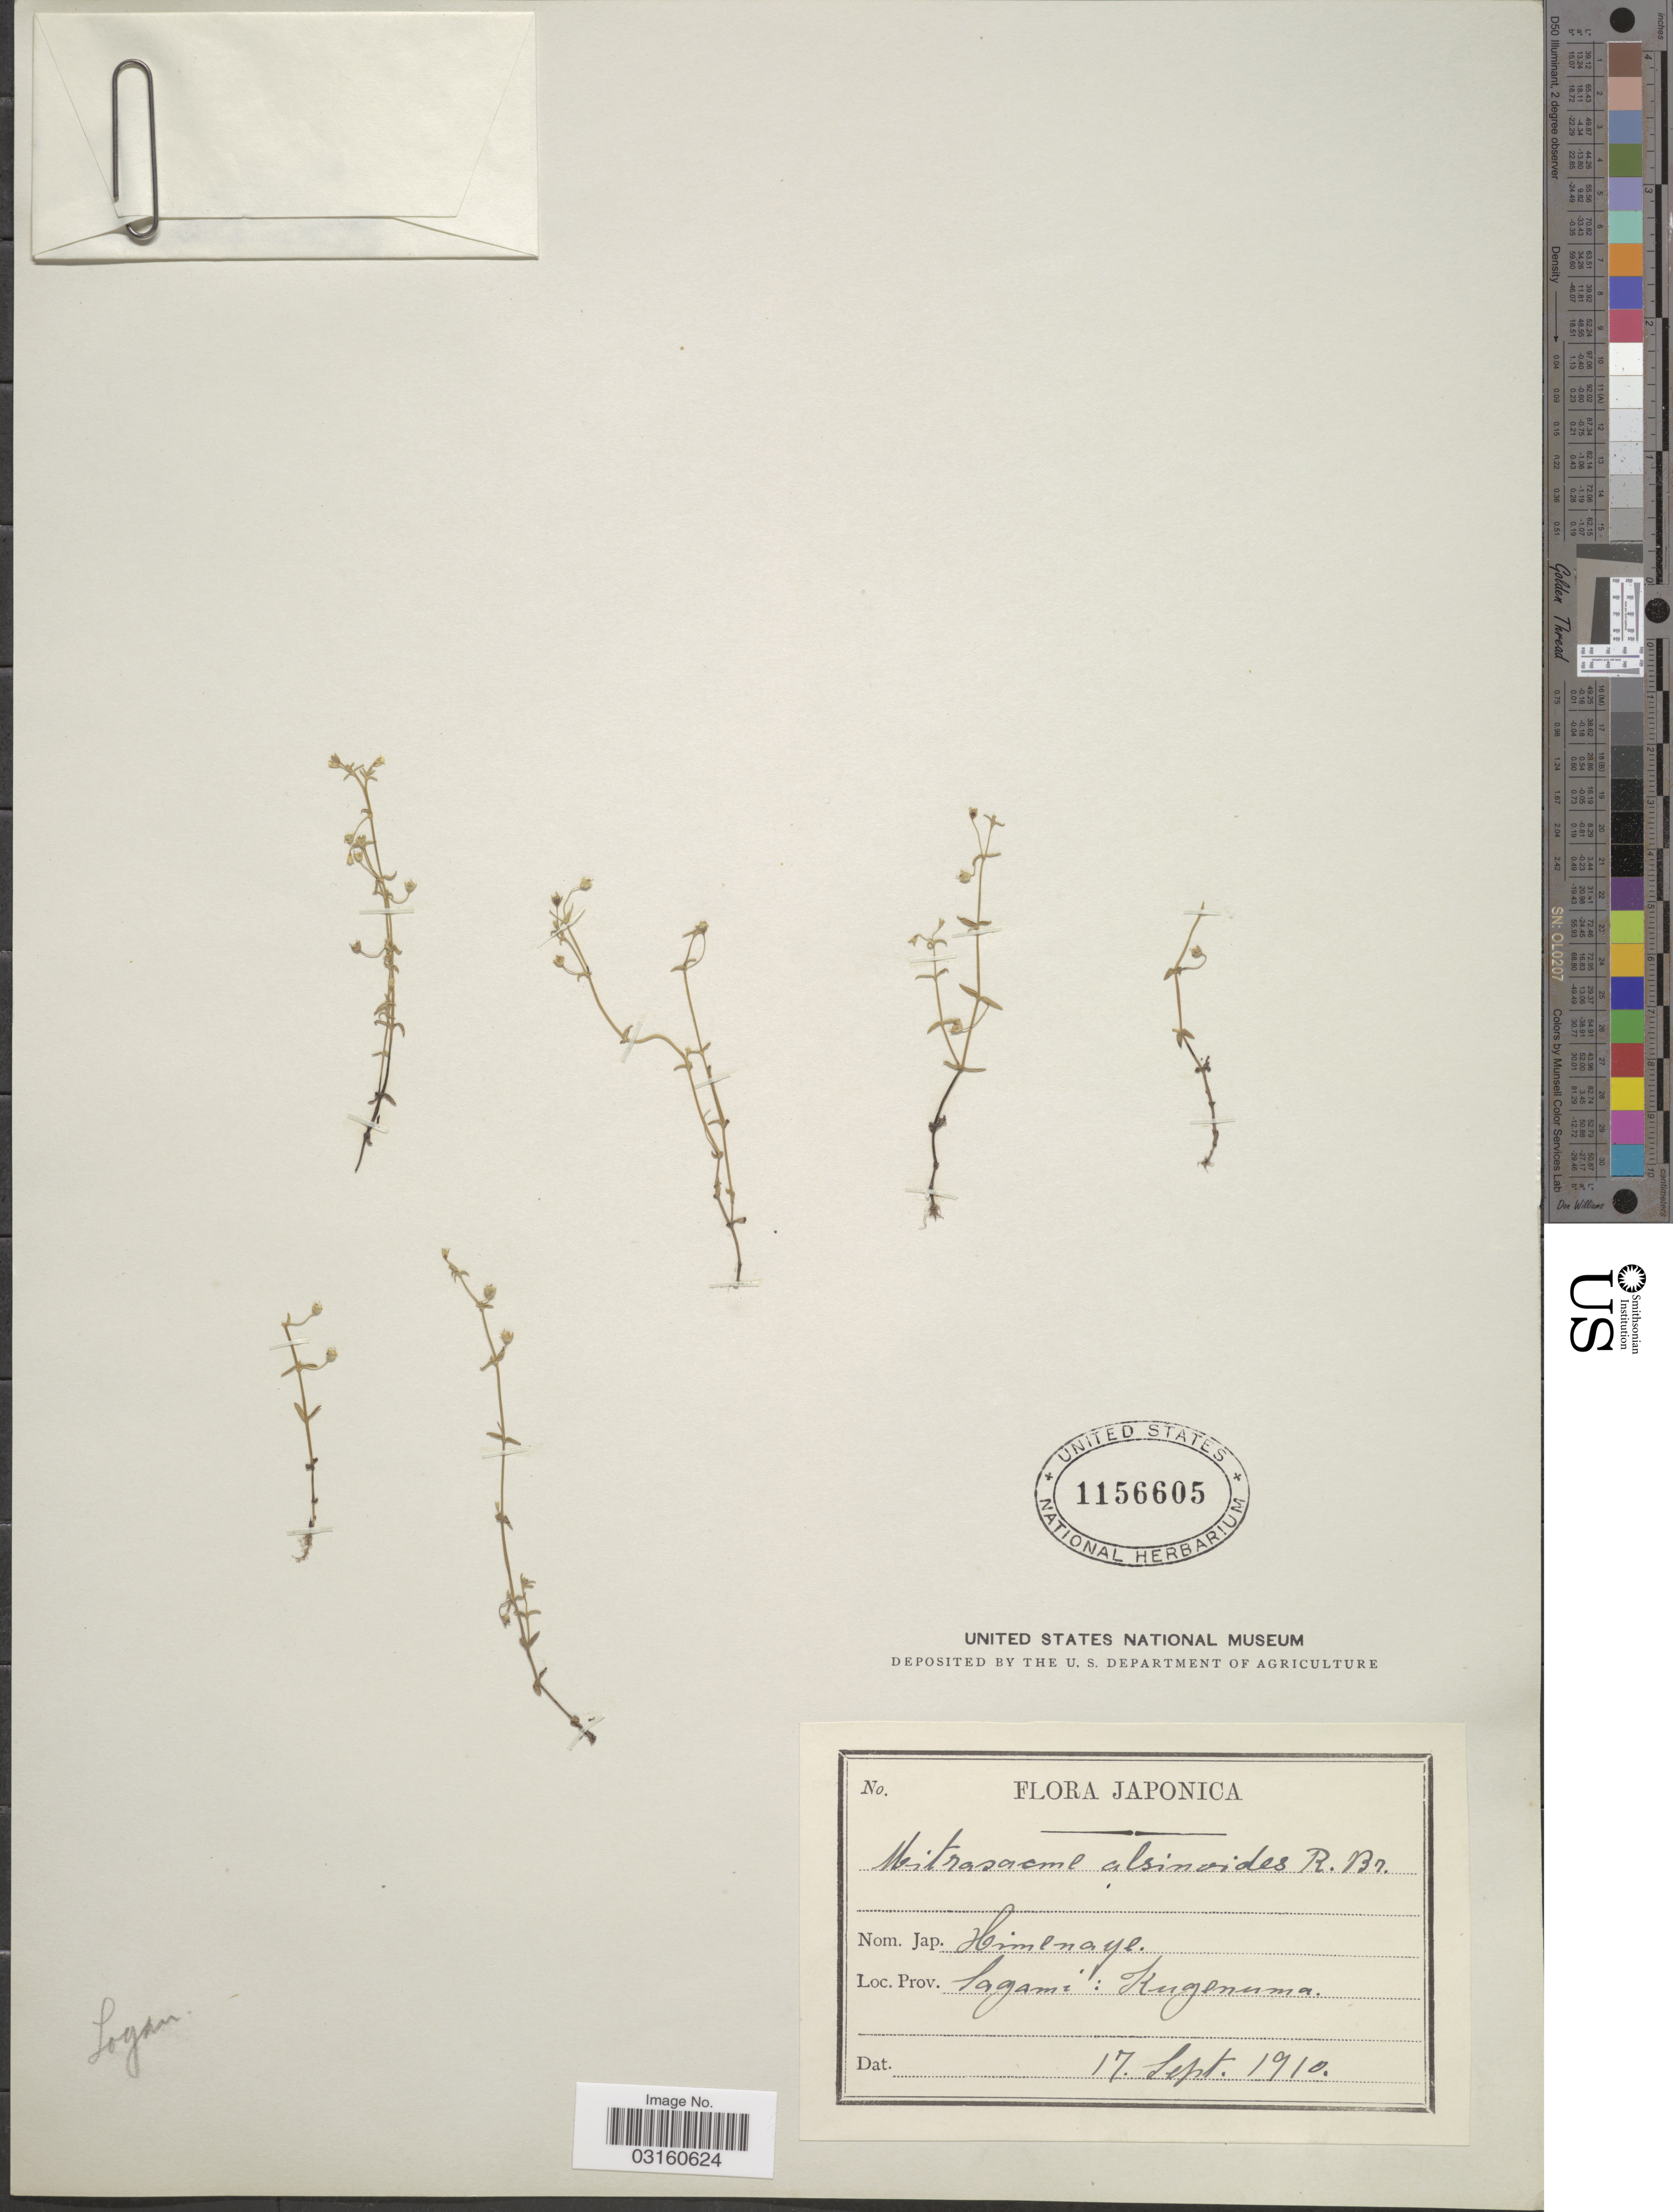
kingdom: Plantae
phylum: Tracheophyta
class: Magnoliopsida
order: Gentianales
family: Loganiaceae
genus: Mitrasacme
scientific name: Mitrasacme alsinoides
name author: R. Br.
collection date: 1910-09-17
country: Japan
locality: Sagami: Kugenuma. Japonica.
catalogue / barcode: US 1156605